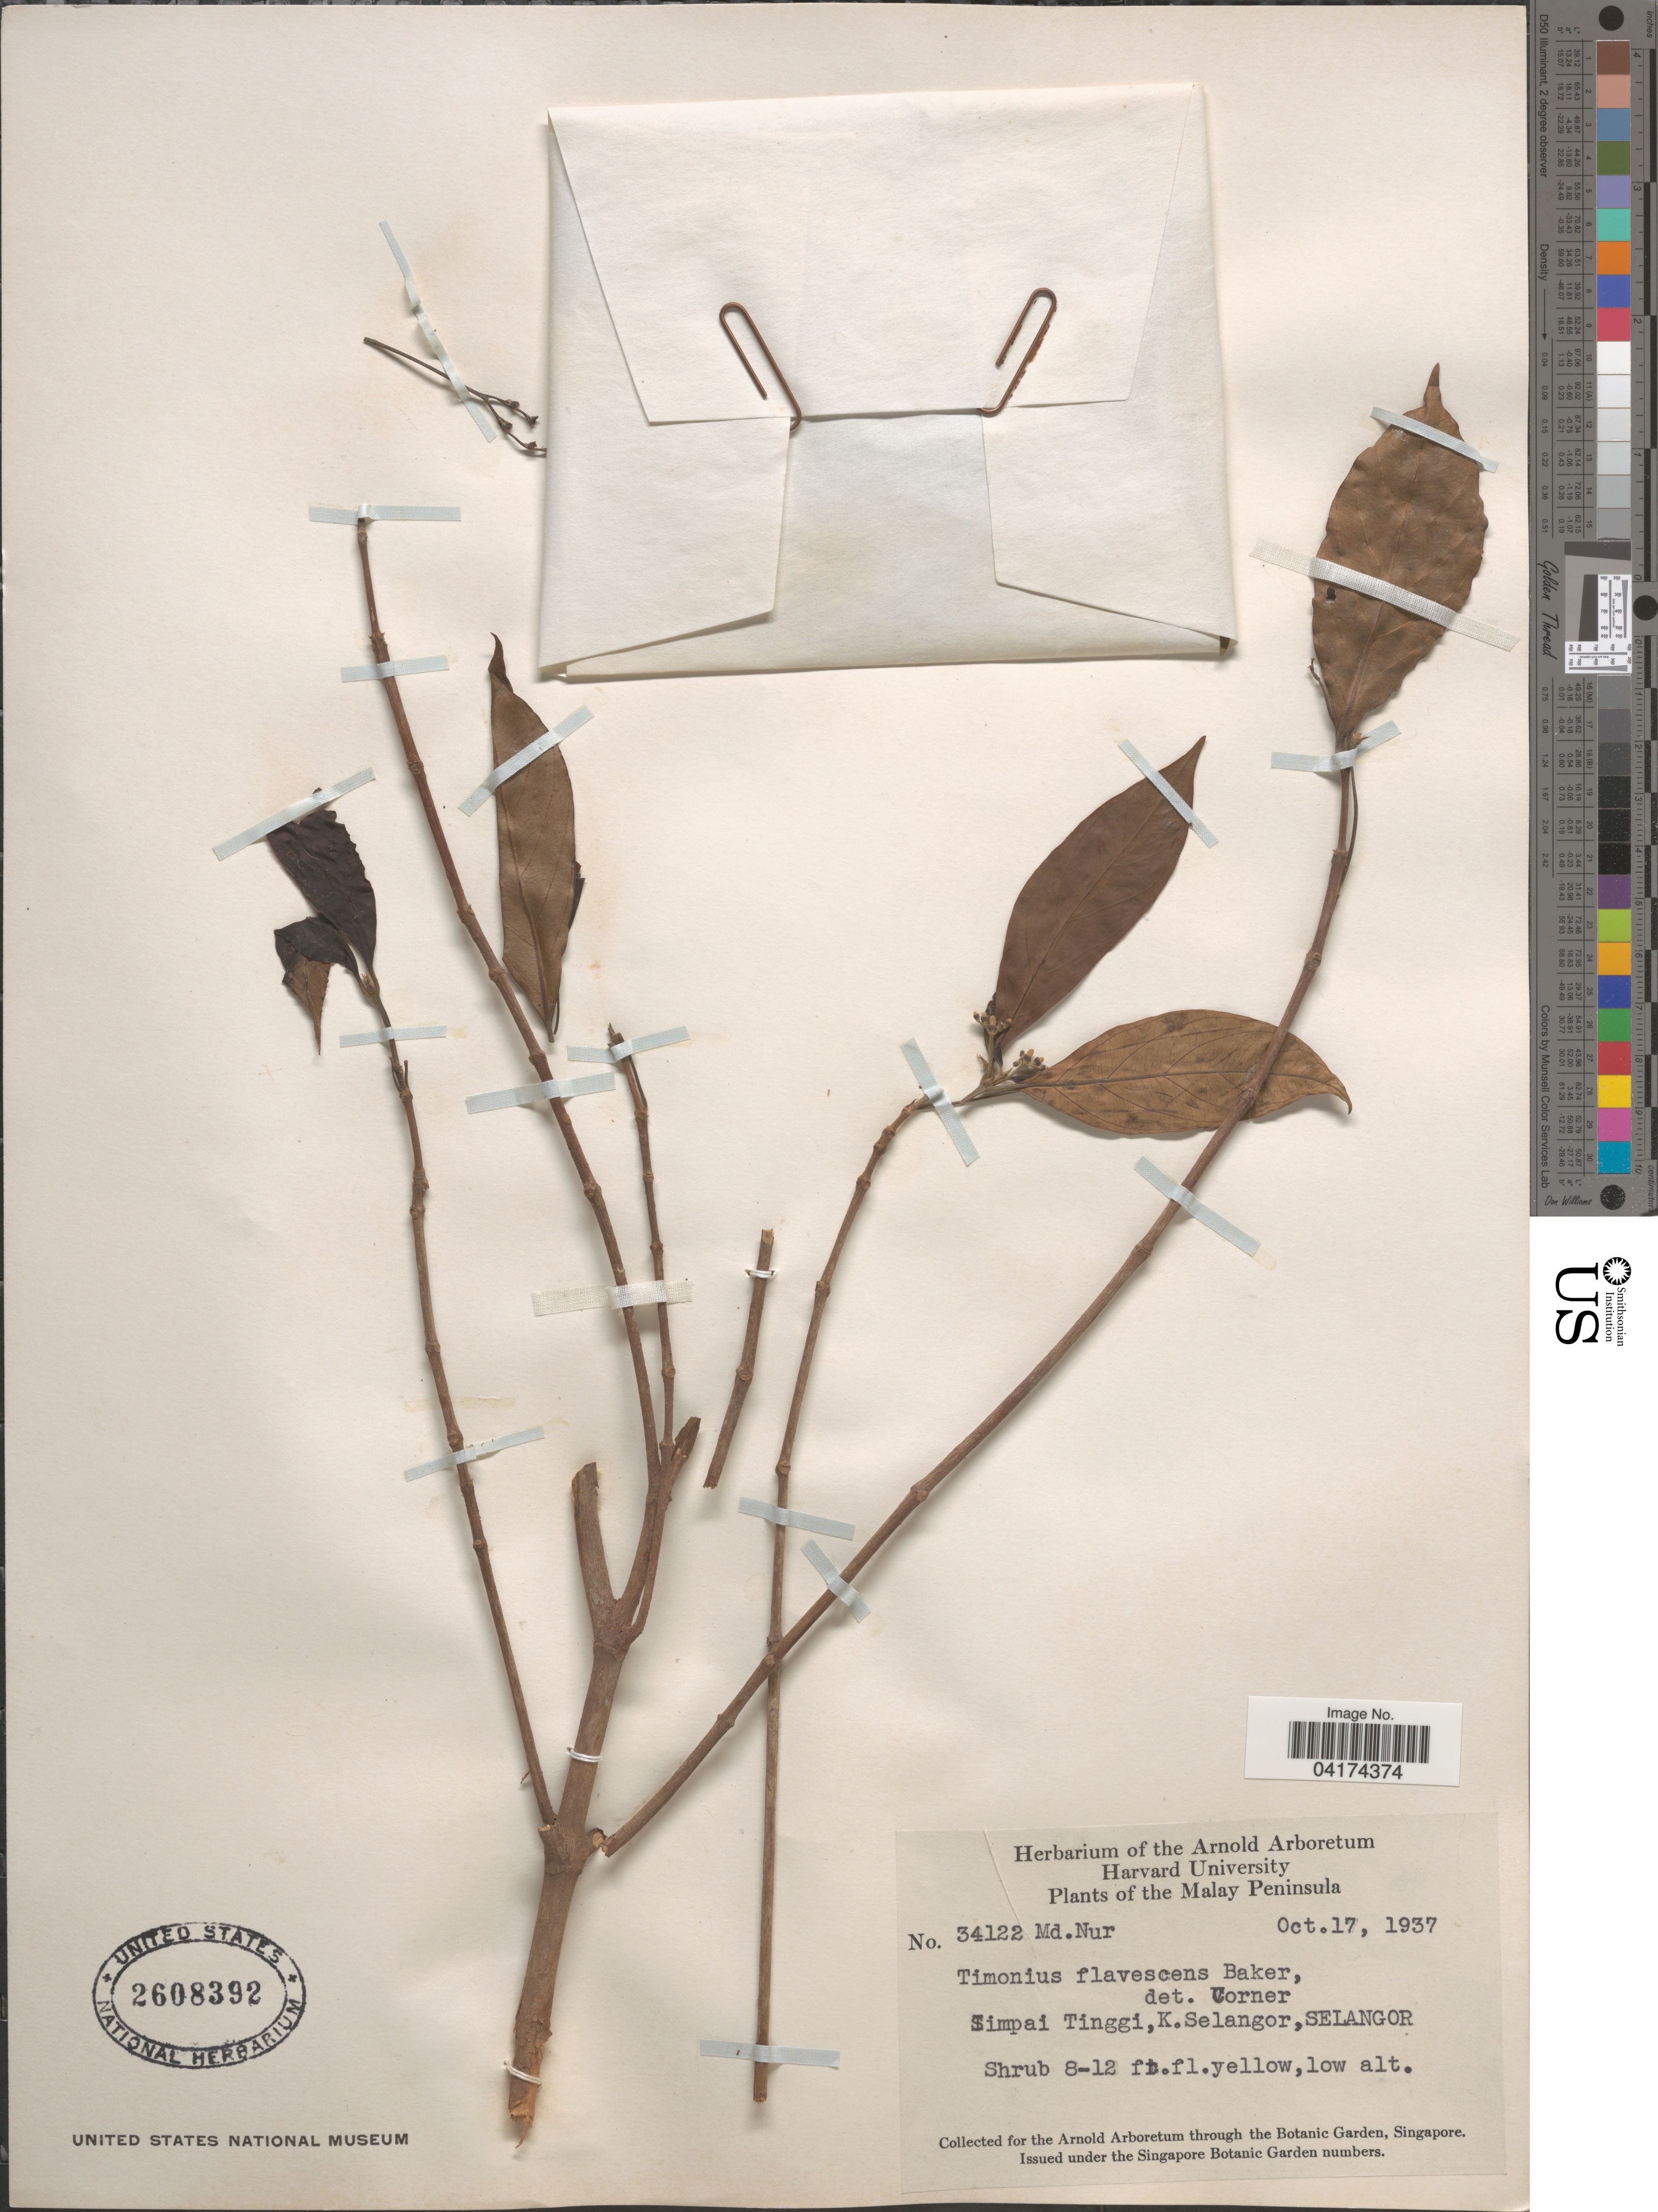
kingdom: Plantae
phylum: Tracheophyta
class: Magnoliopsida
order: Gentianales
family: Rubiaceae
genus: Timonius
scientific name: Timonius flavescens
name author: (Jack) Baker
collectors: M. Nur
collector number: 34122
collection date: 1937-10-17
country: Malaysia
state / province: Selangor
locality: Malay Peninsula. Simpai Tinggi, K. Selangor.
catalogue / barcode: US 2608392